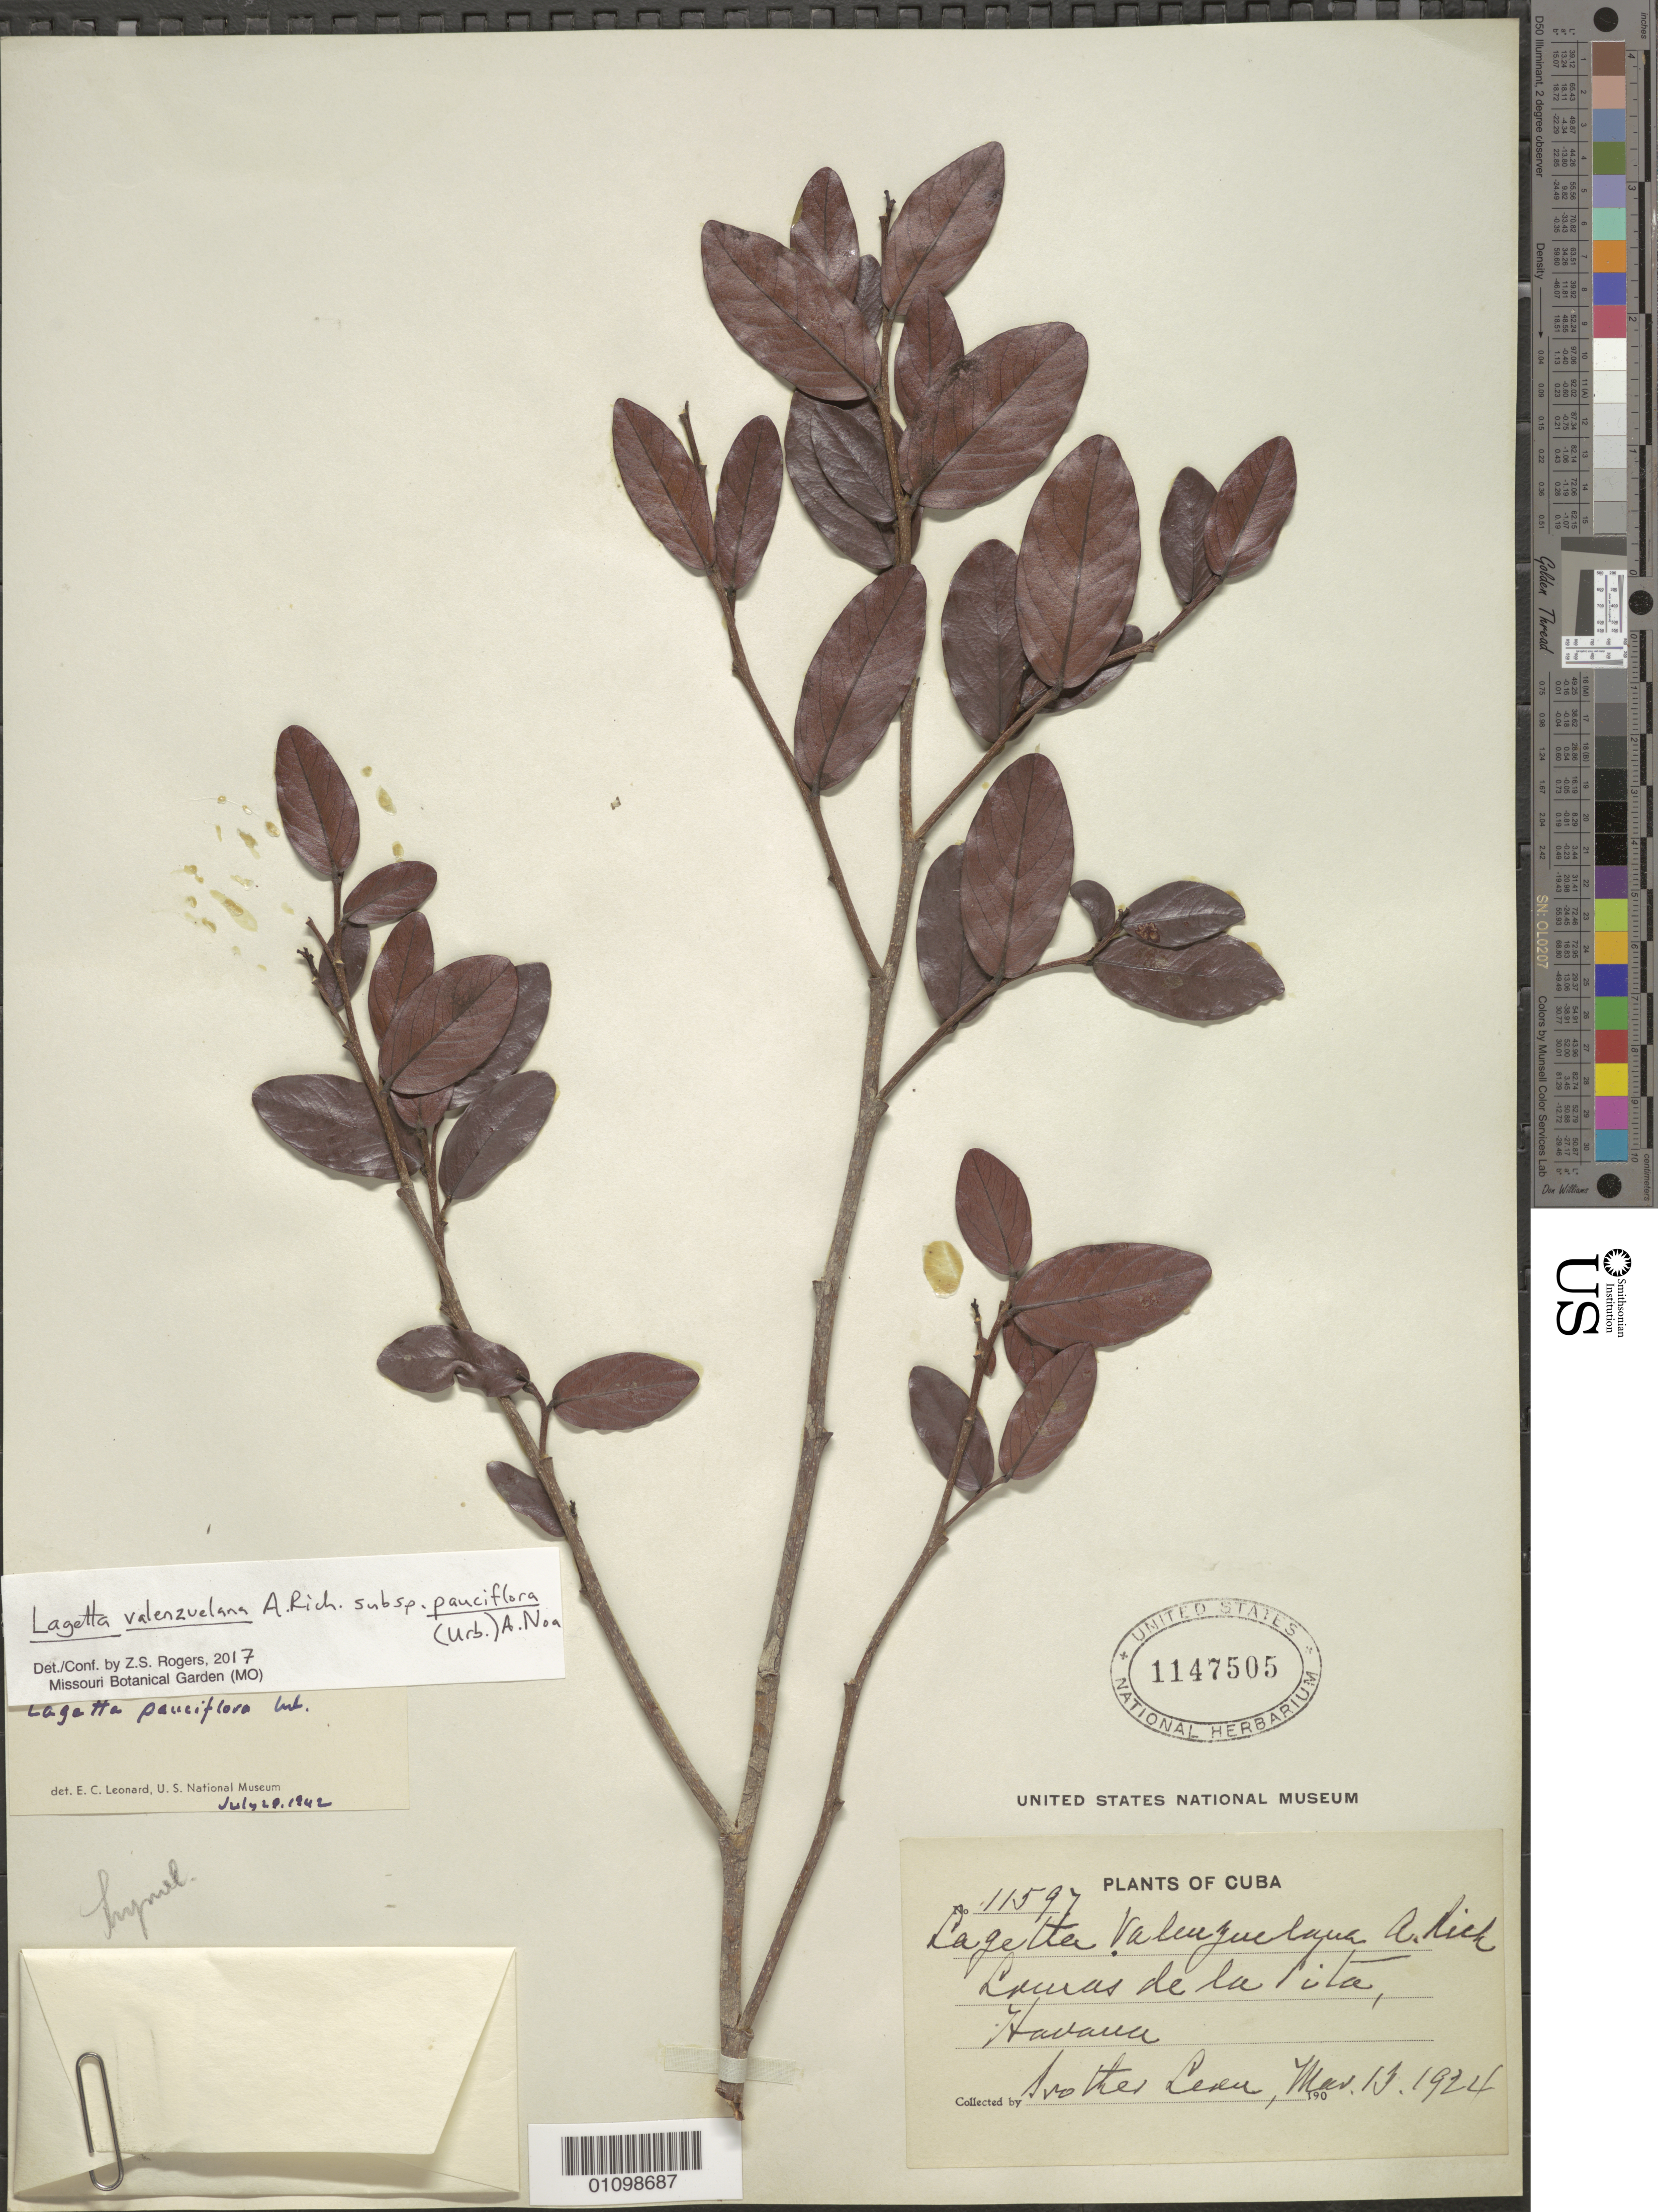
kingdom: Plantae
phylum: Tracheophyta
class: Magnoliopsida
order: Malvales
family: Thymelaeaceae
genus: Lagetta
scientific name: Lagetta pauciflora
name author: Urb.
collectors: Bro. León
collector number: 11597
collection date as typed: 13 May 1924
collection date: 1924-05-13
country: Cuba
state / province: La Habana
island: Cuba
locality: La Habana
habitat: Lauras de la Pila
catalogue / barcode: US 1147505